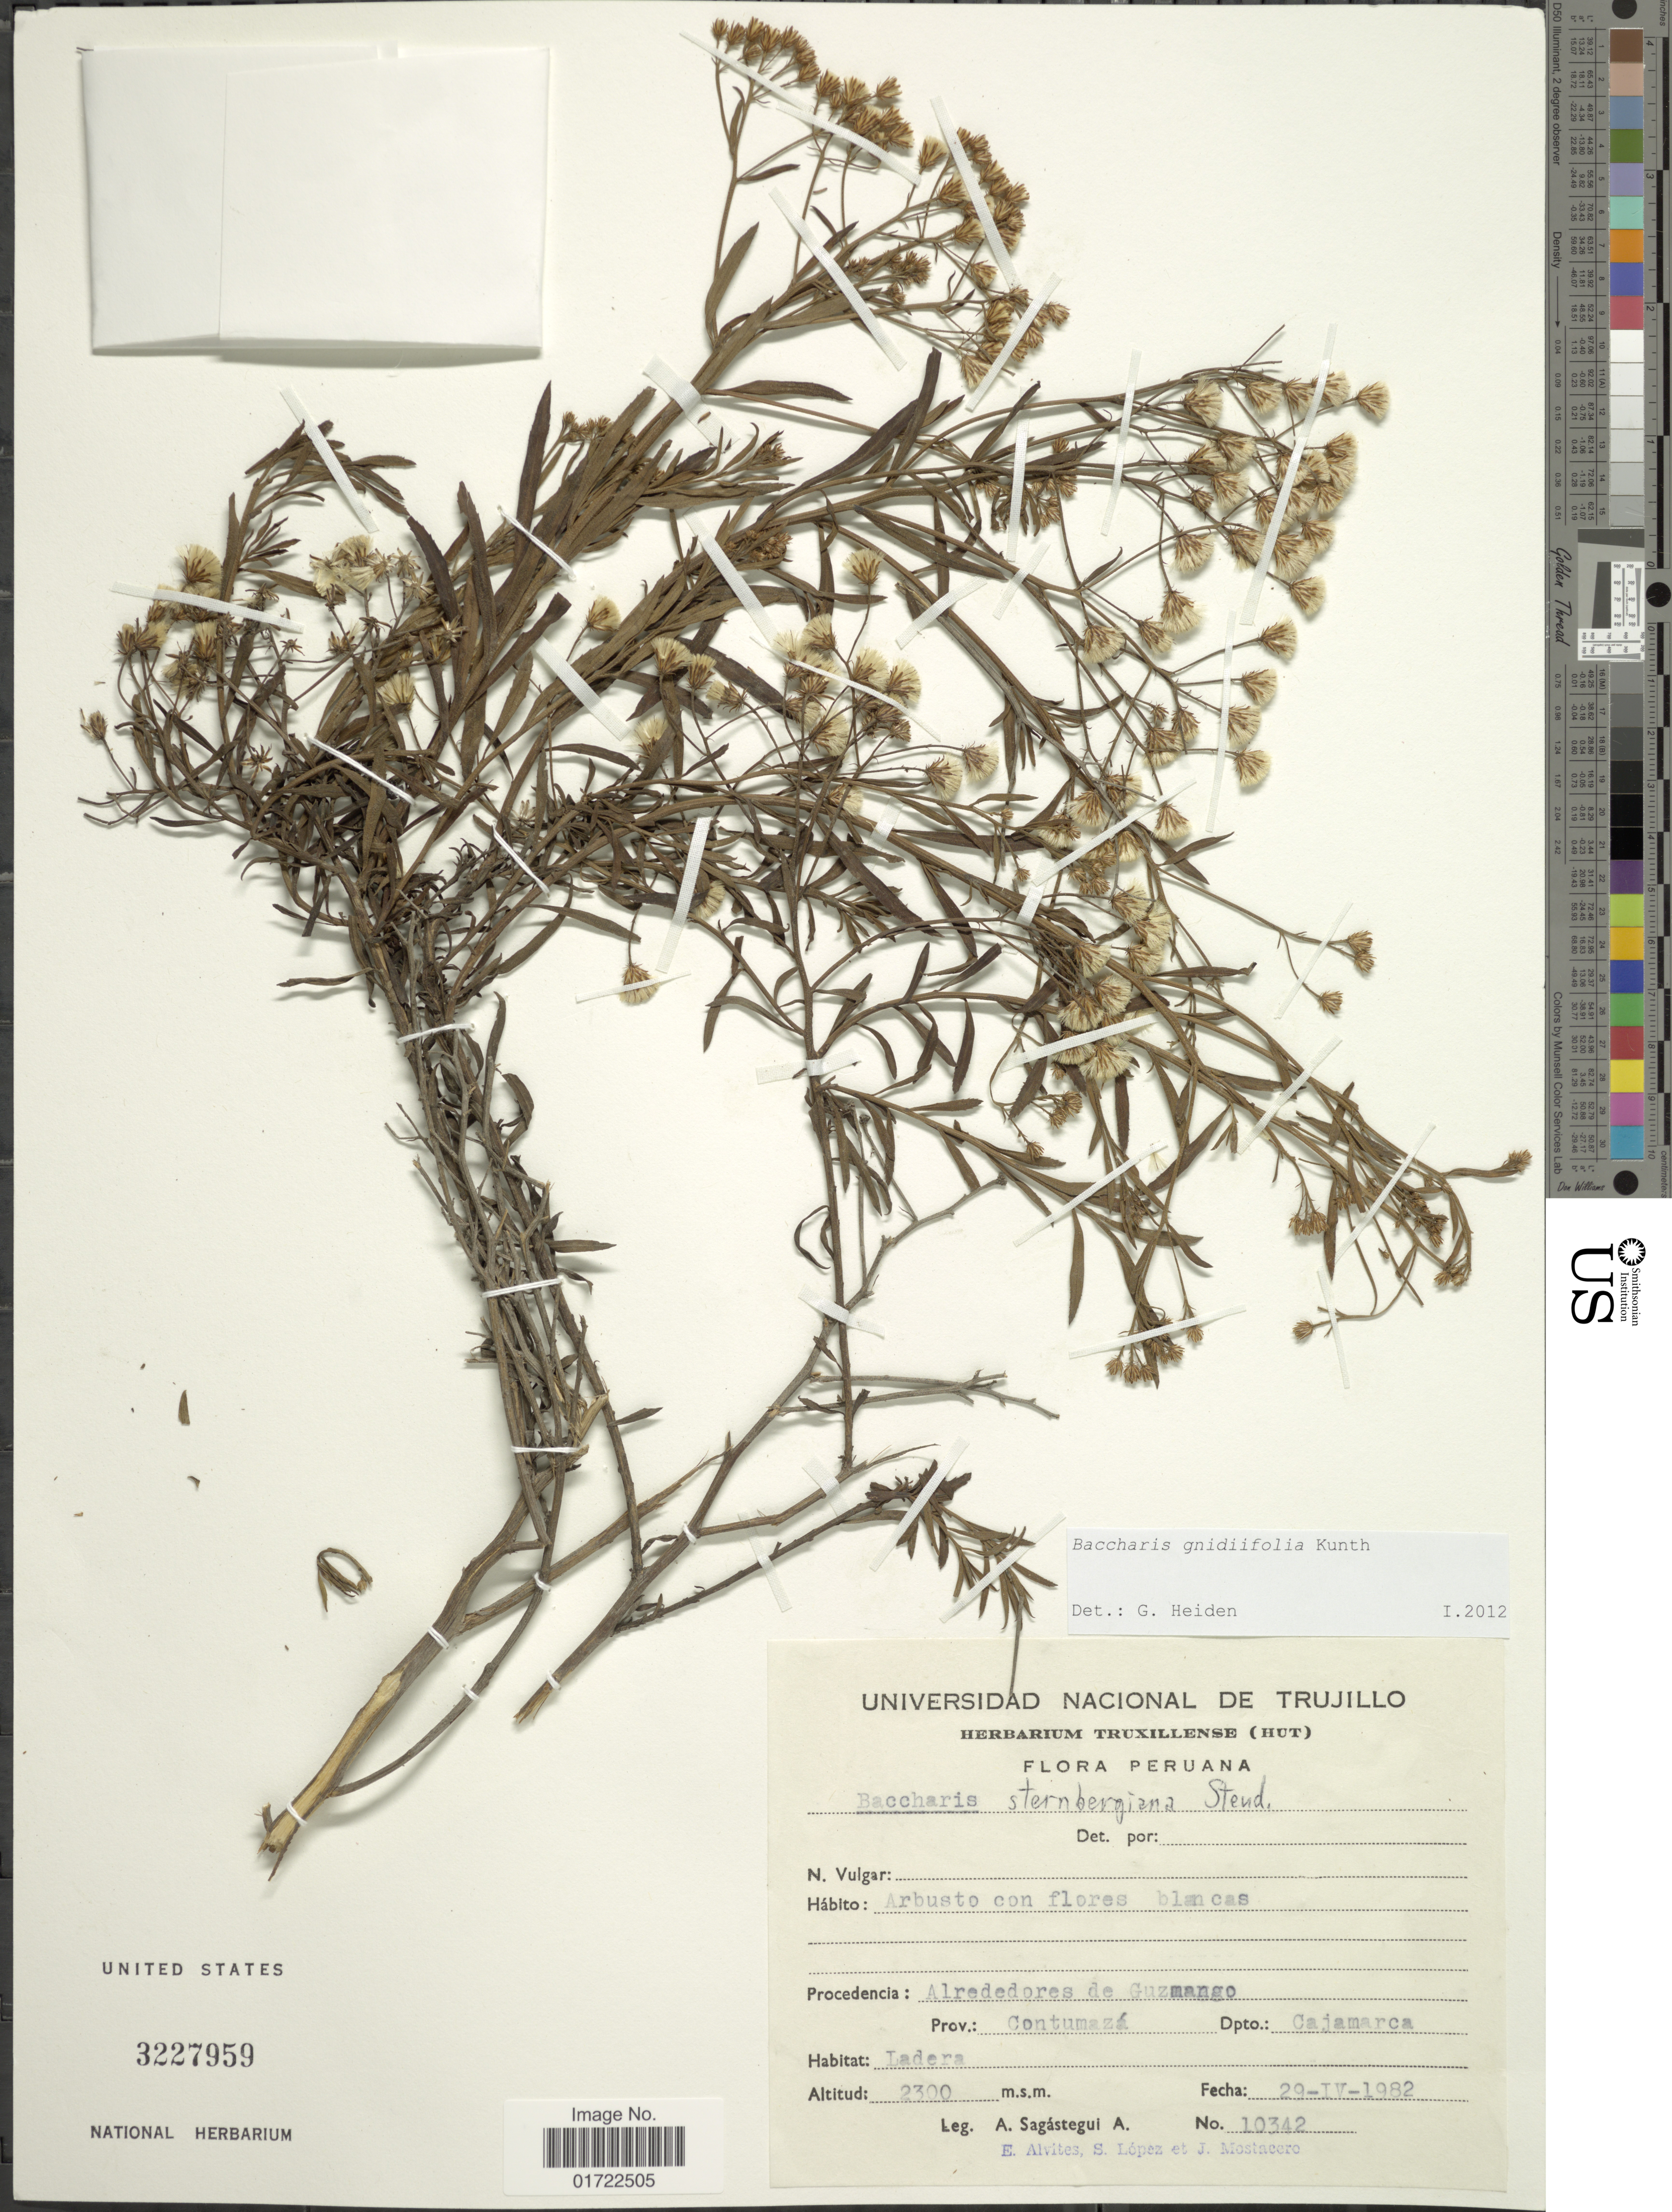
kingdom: Plantae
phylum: Tracheophyta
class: Magnoliopsida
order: Asterales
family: Asteraceae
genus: Baccharis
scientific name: Baccharis gnidiifolia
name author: Kunth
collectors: A. Sagástegui A., E. Alvites, S. Lopez & J. Mostacero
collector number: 10342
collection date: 1982-04-29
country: Peru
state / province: Cajamarca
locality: Procedencia: Alrededores de Guzmango, Prov.: Contumaza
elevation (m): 2300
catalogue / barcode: US 3227959